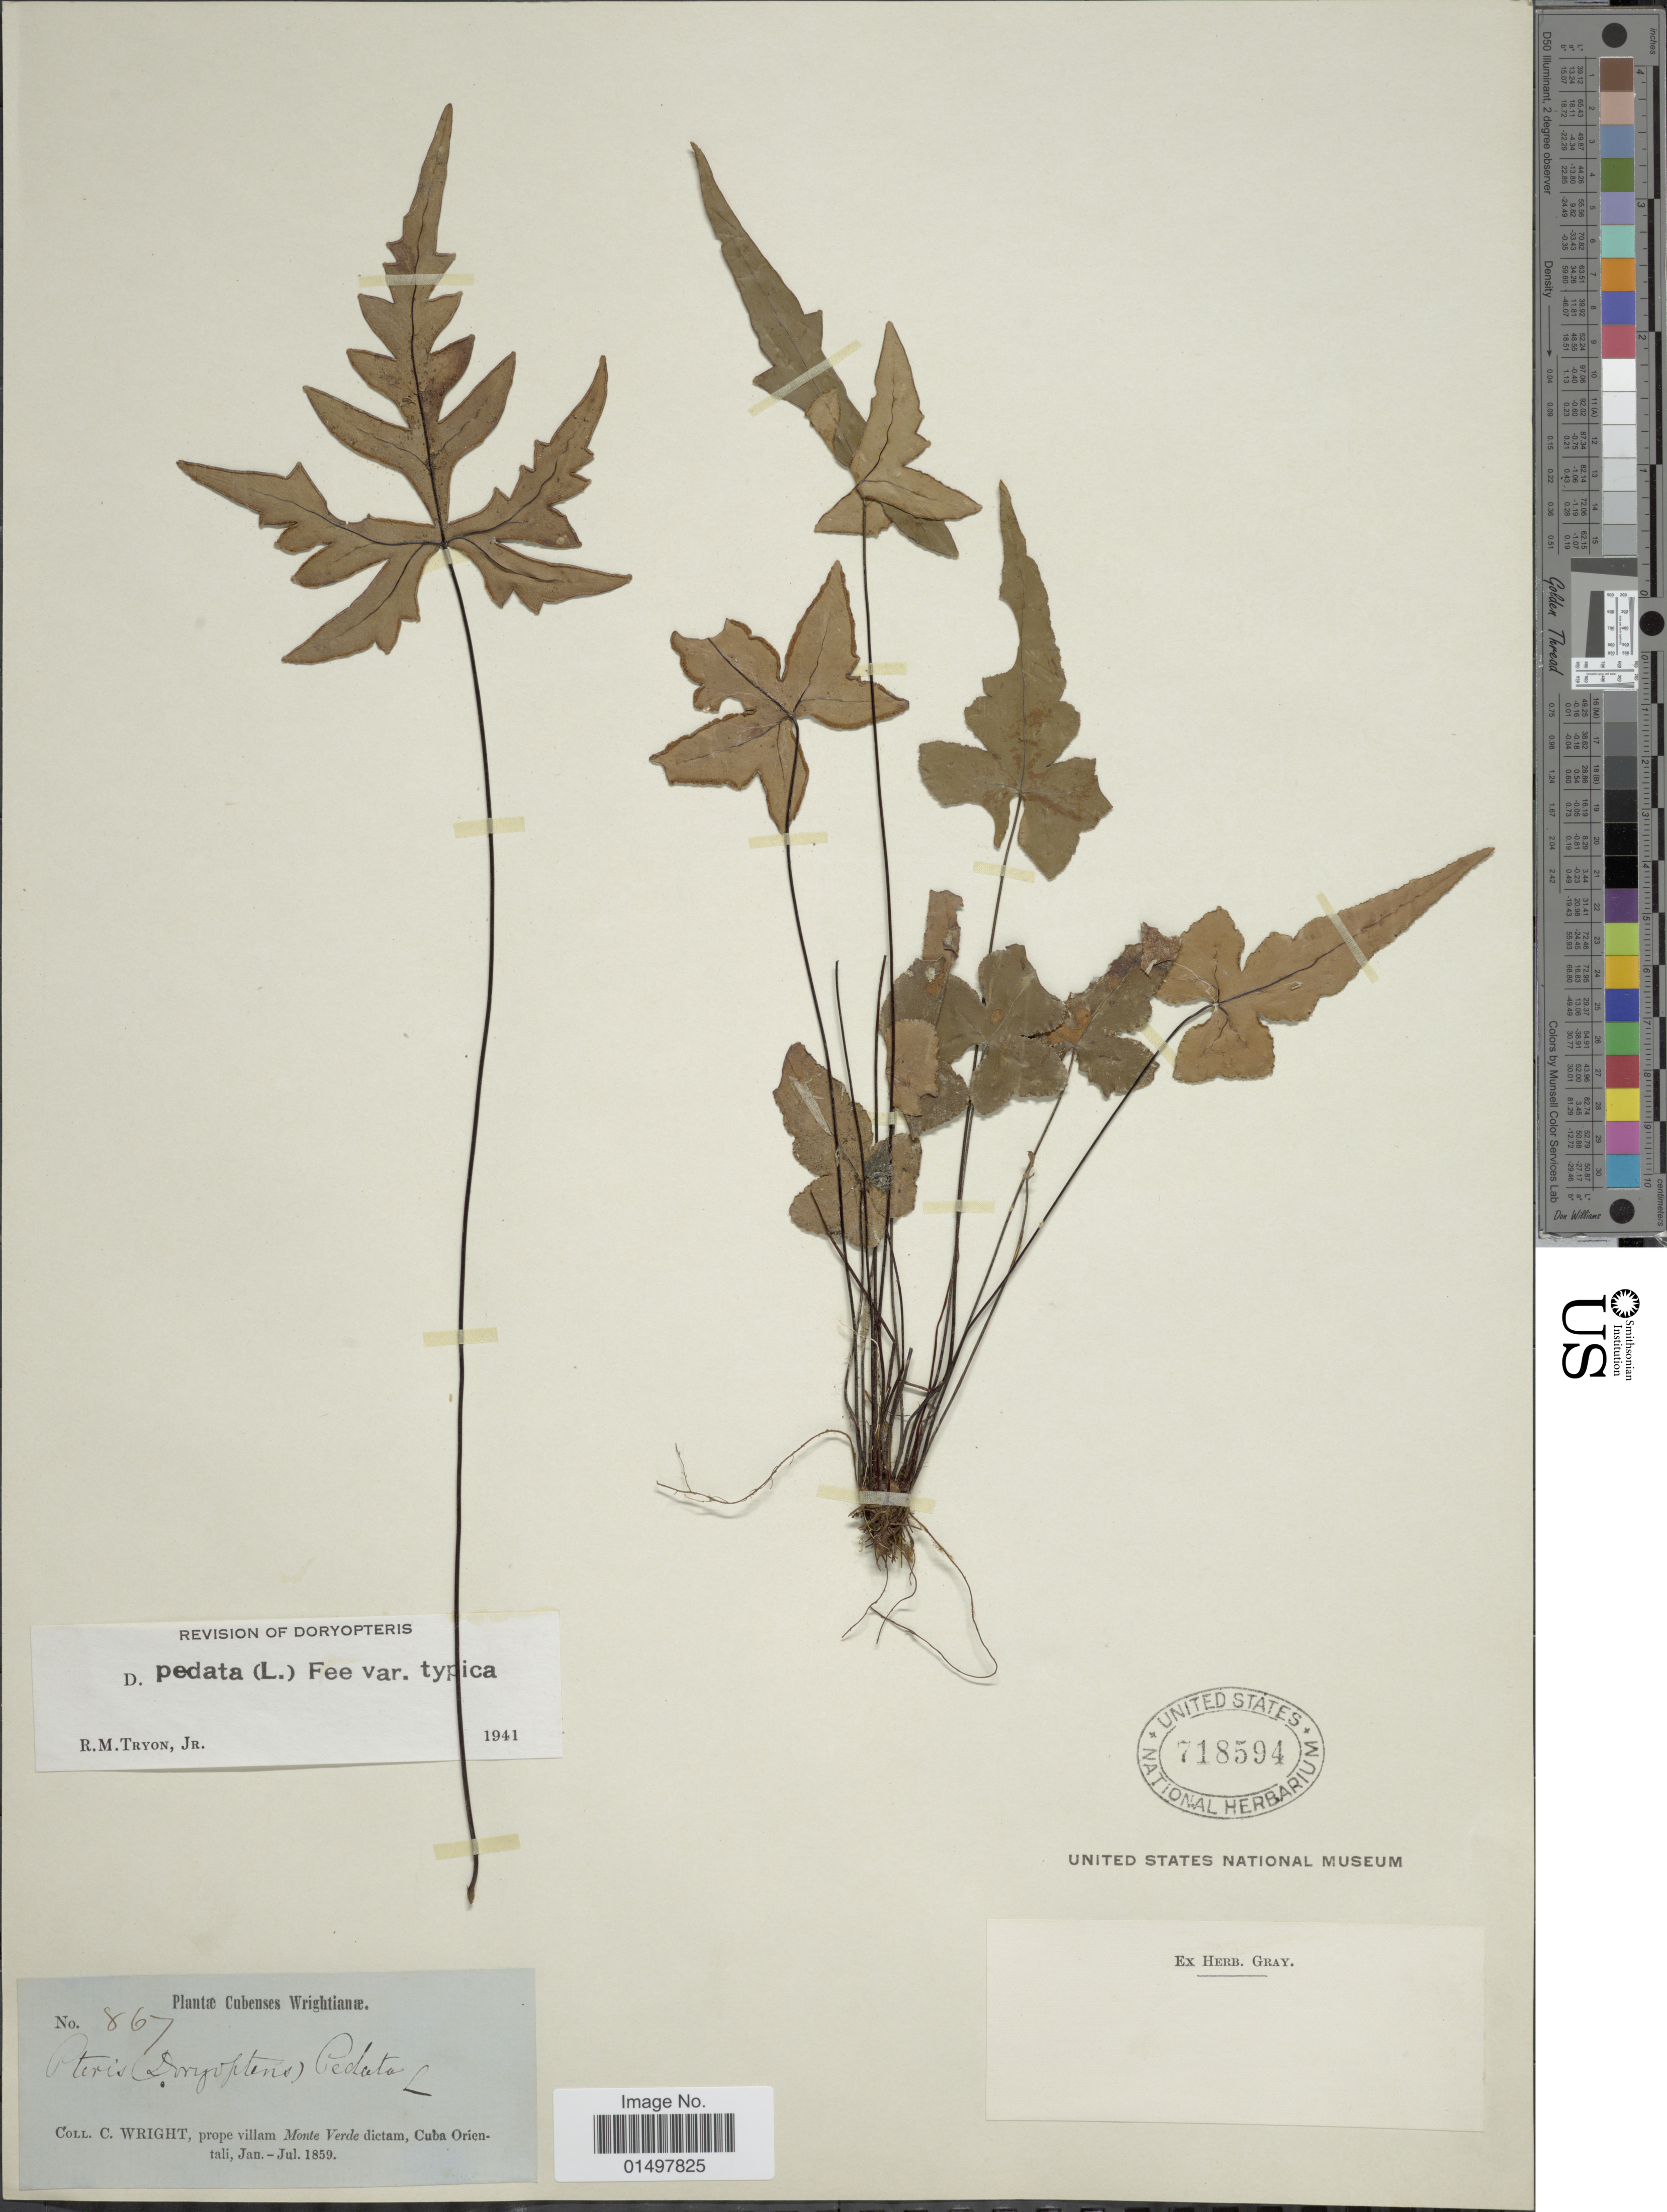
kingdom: Plantae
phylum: Tracheophyta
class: Polypodiopsida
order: Polypodiales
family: Pteridaceae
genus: Doryopteris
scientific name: Doryopteris pedata var. typica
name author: (L.) Fée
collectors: C. Wright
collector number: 867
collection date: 1859-01/1859-07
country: Cuba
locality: Cubenses Wrightianae. Prope villam Monte Verde dictam, Cuba Orientali.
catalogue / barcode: US 718594